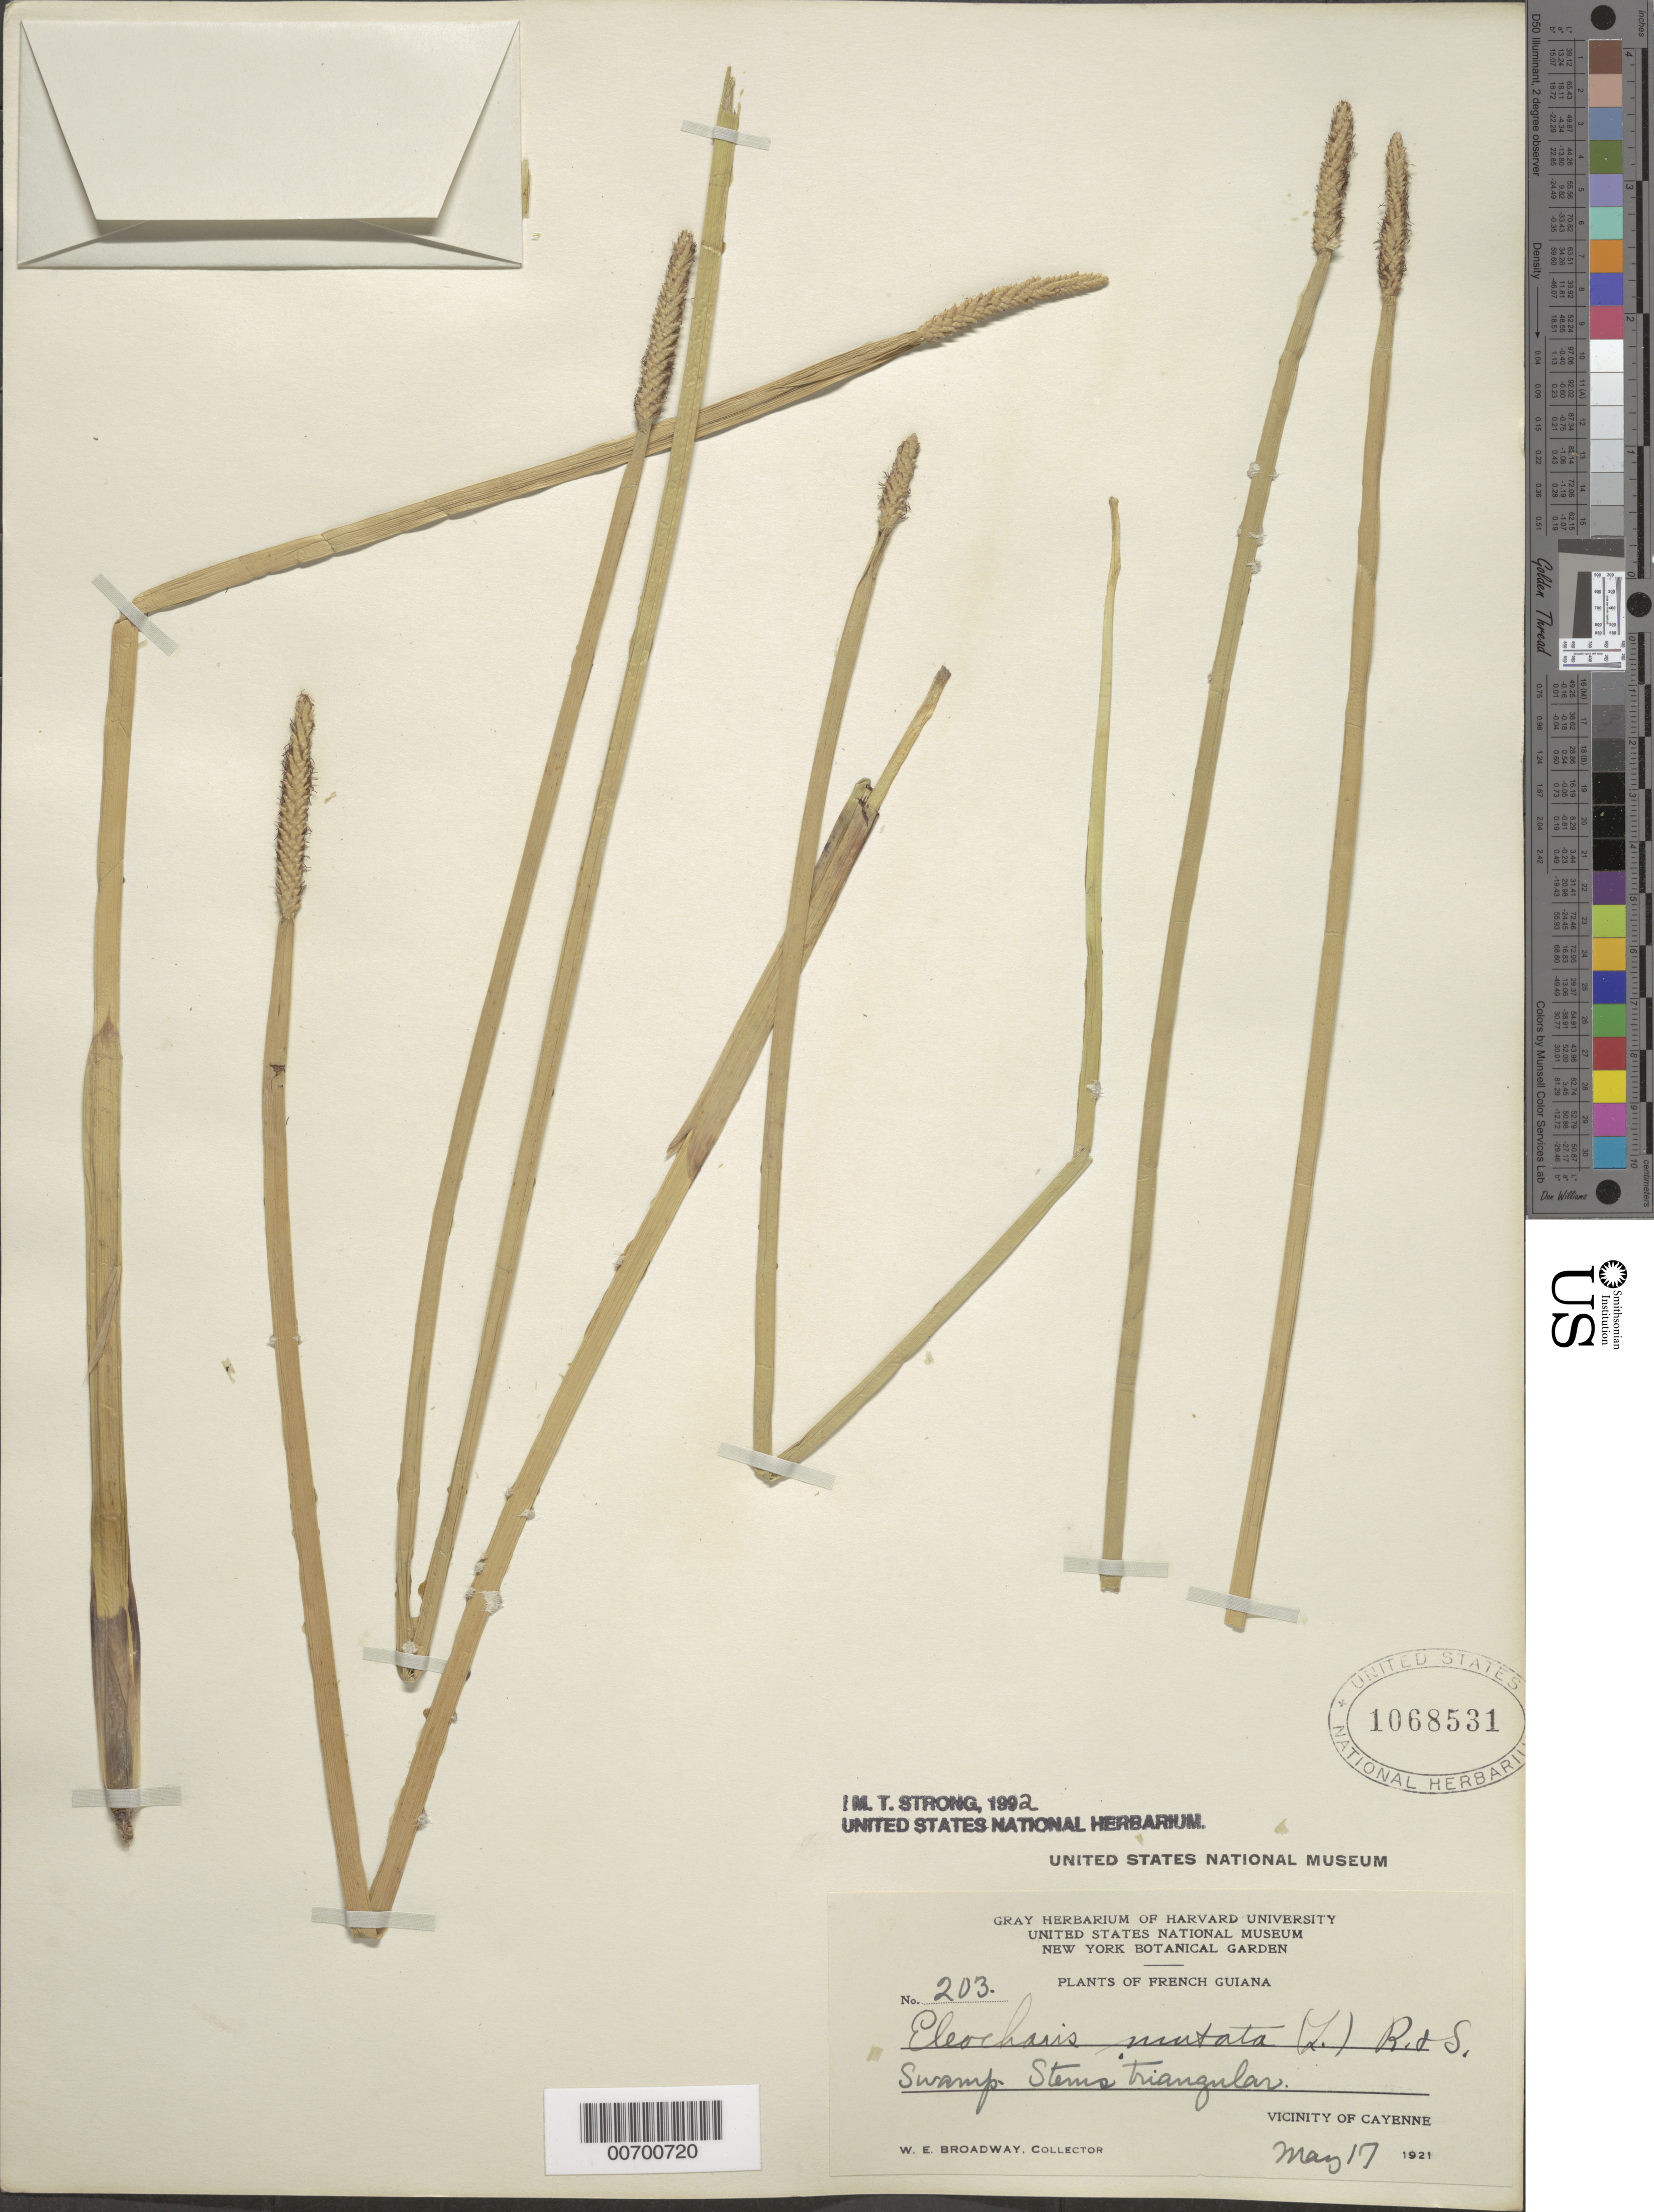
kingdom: Plantae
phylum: Tracheophyta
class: Liliopsida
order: Poales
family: Cyperaceae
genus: Eleocharis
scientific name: Eleocharis mutata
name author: (L.) Roem. & Schult.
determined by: Strong, M. T., (US), Smithsonian Institution - National Museum of Natural History (UNITED STATES)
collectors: W. E. Broadway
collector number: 203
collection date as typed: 17-May-21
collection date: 1921-05-17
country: French Guiana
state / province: Cayenne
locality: Cayenne, vic.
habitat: Swamp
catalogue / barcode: US 1068531